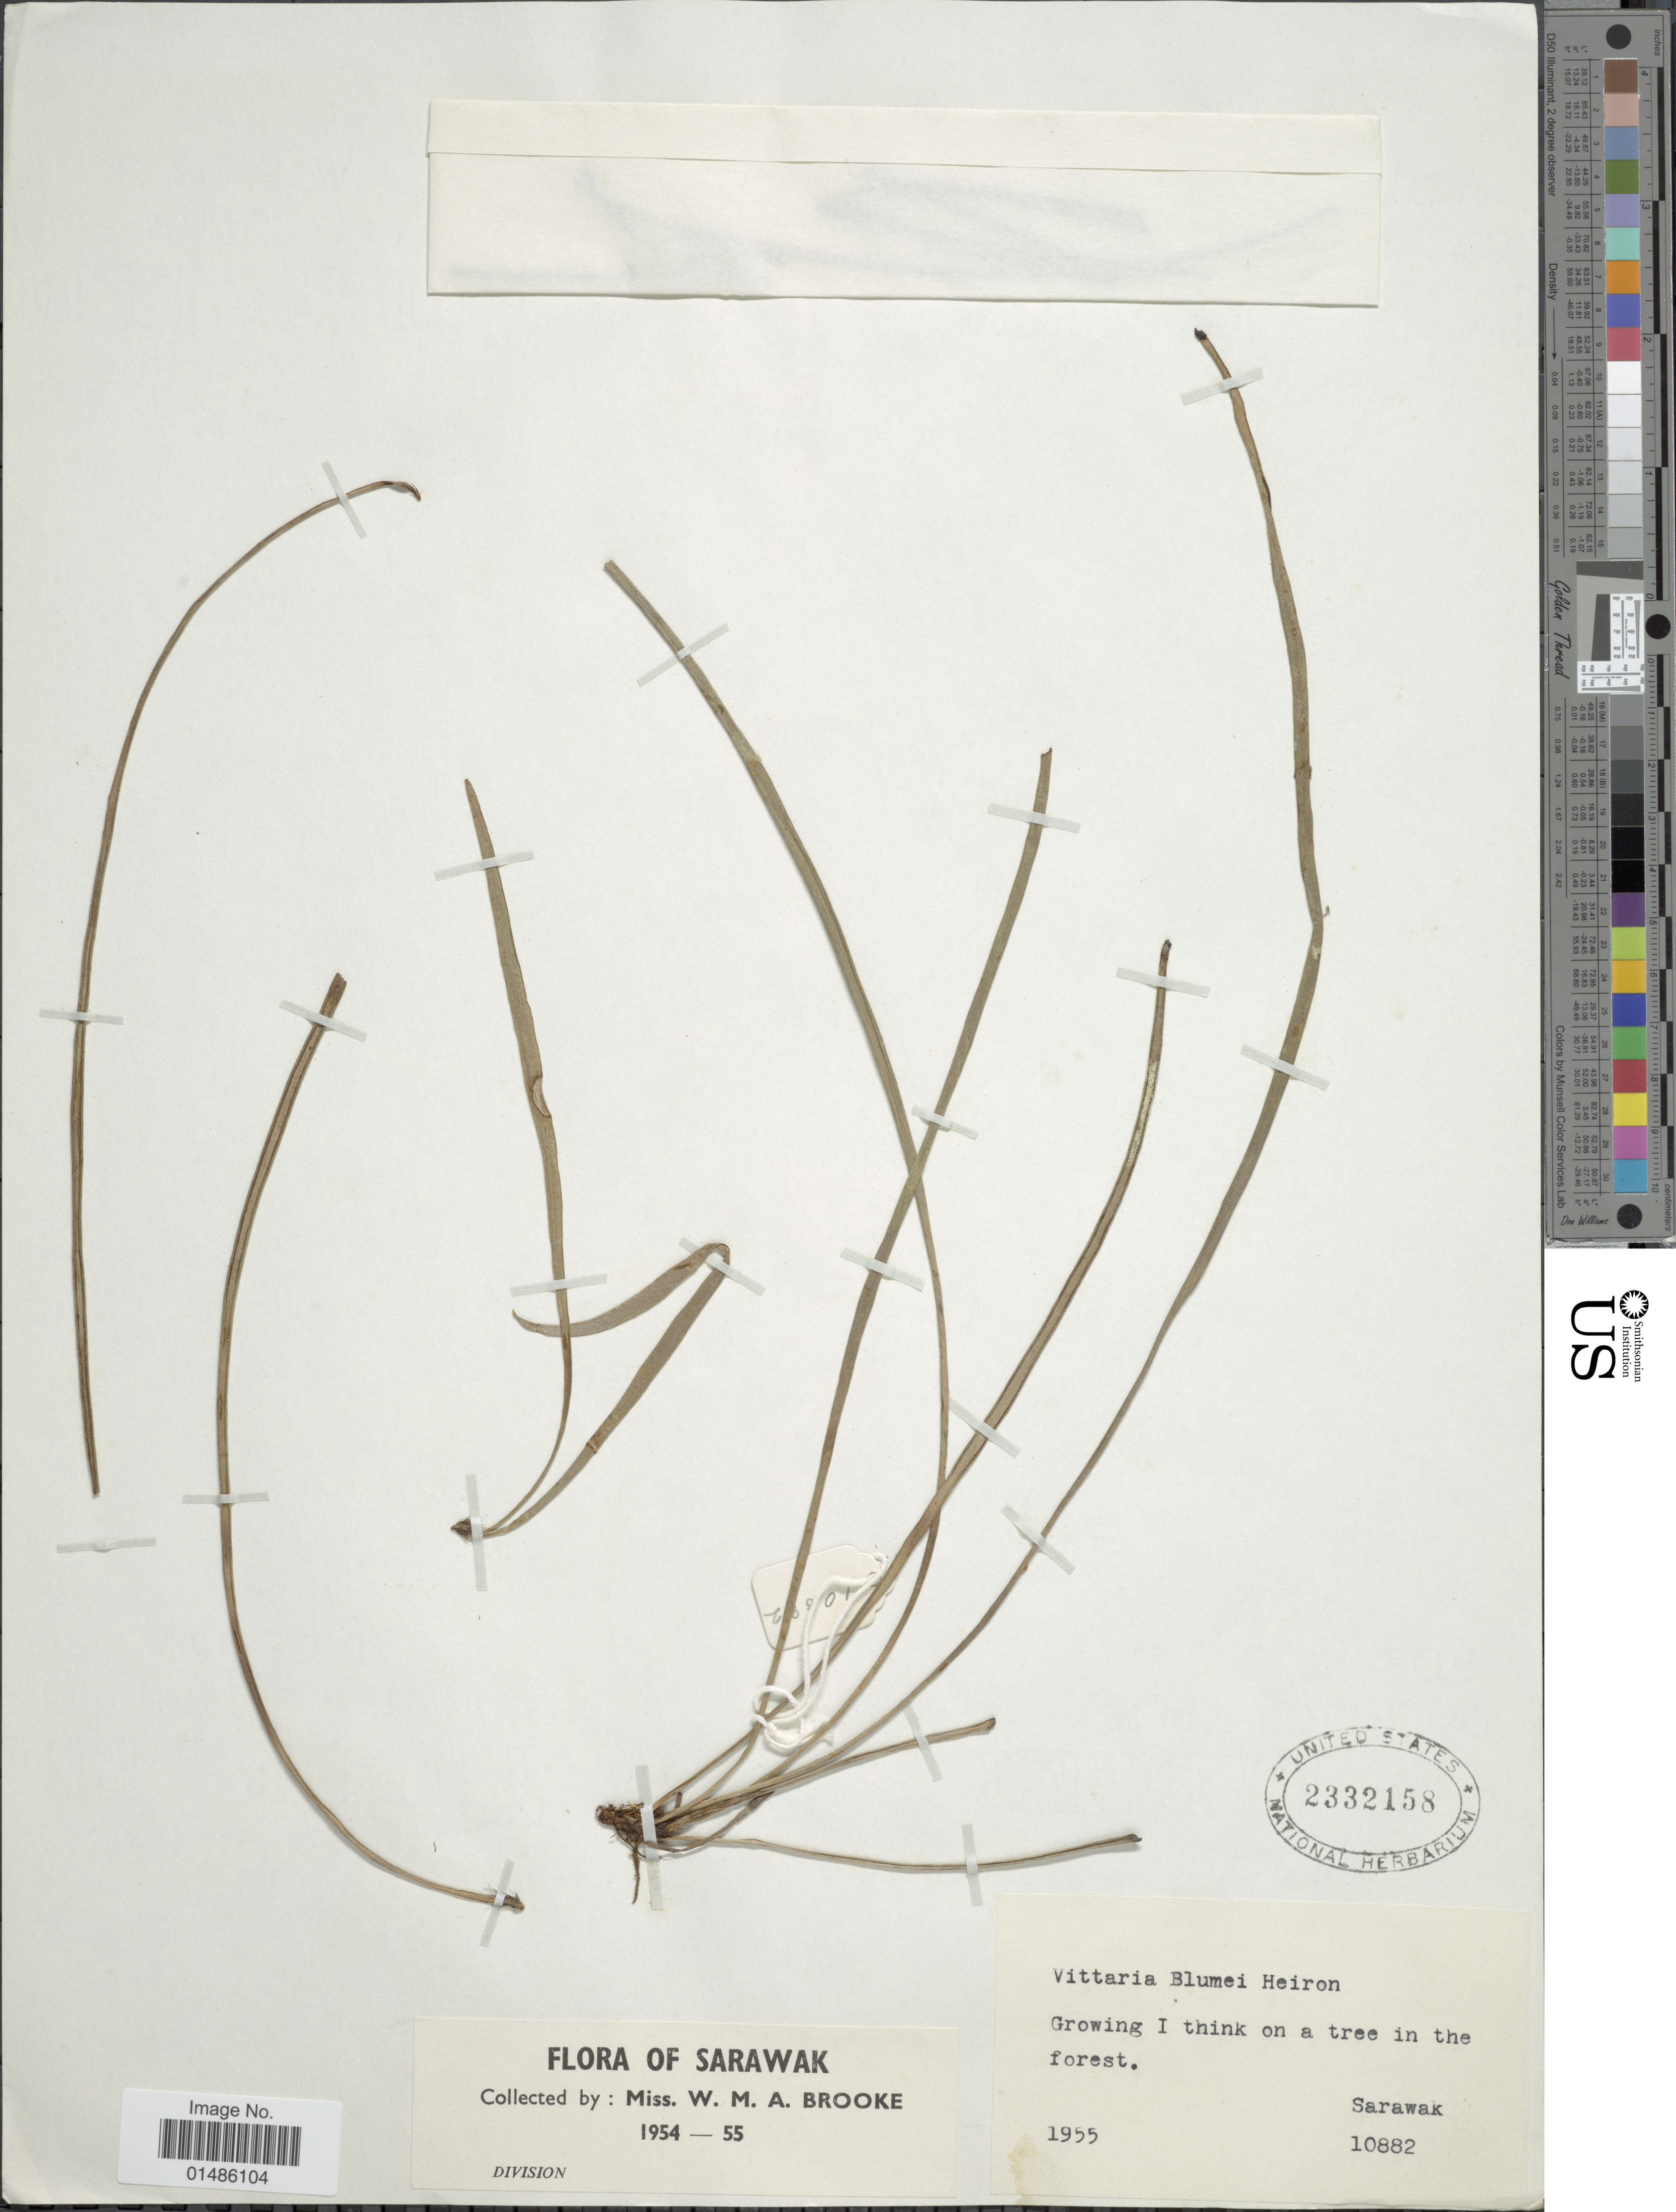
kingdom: Plantae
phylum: Tracheophyta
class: Polypodiopsida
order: Polypodiales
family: Pteridaceae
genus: Haplopteris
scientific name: Haplopteris elongata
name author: (Sw.) Crane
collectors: W. Brooke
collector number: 10882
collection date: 1955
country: Malaysia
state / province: Sarawak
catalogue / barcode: US 2332158